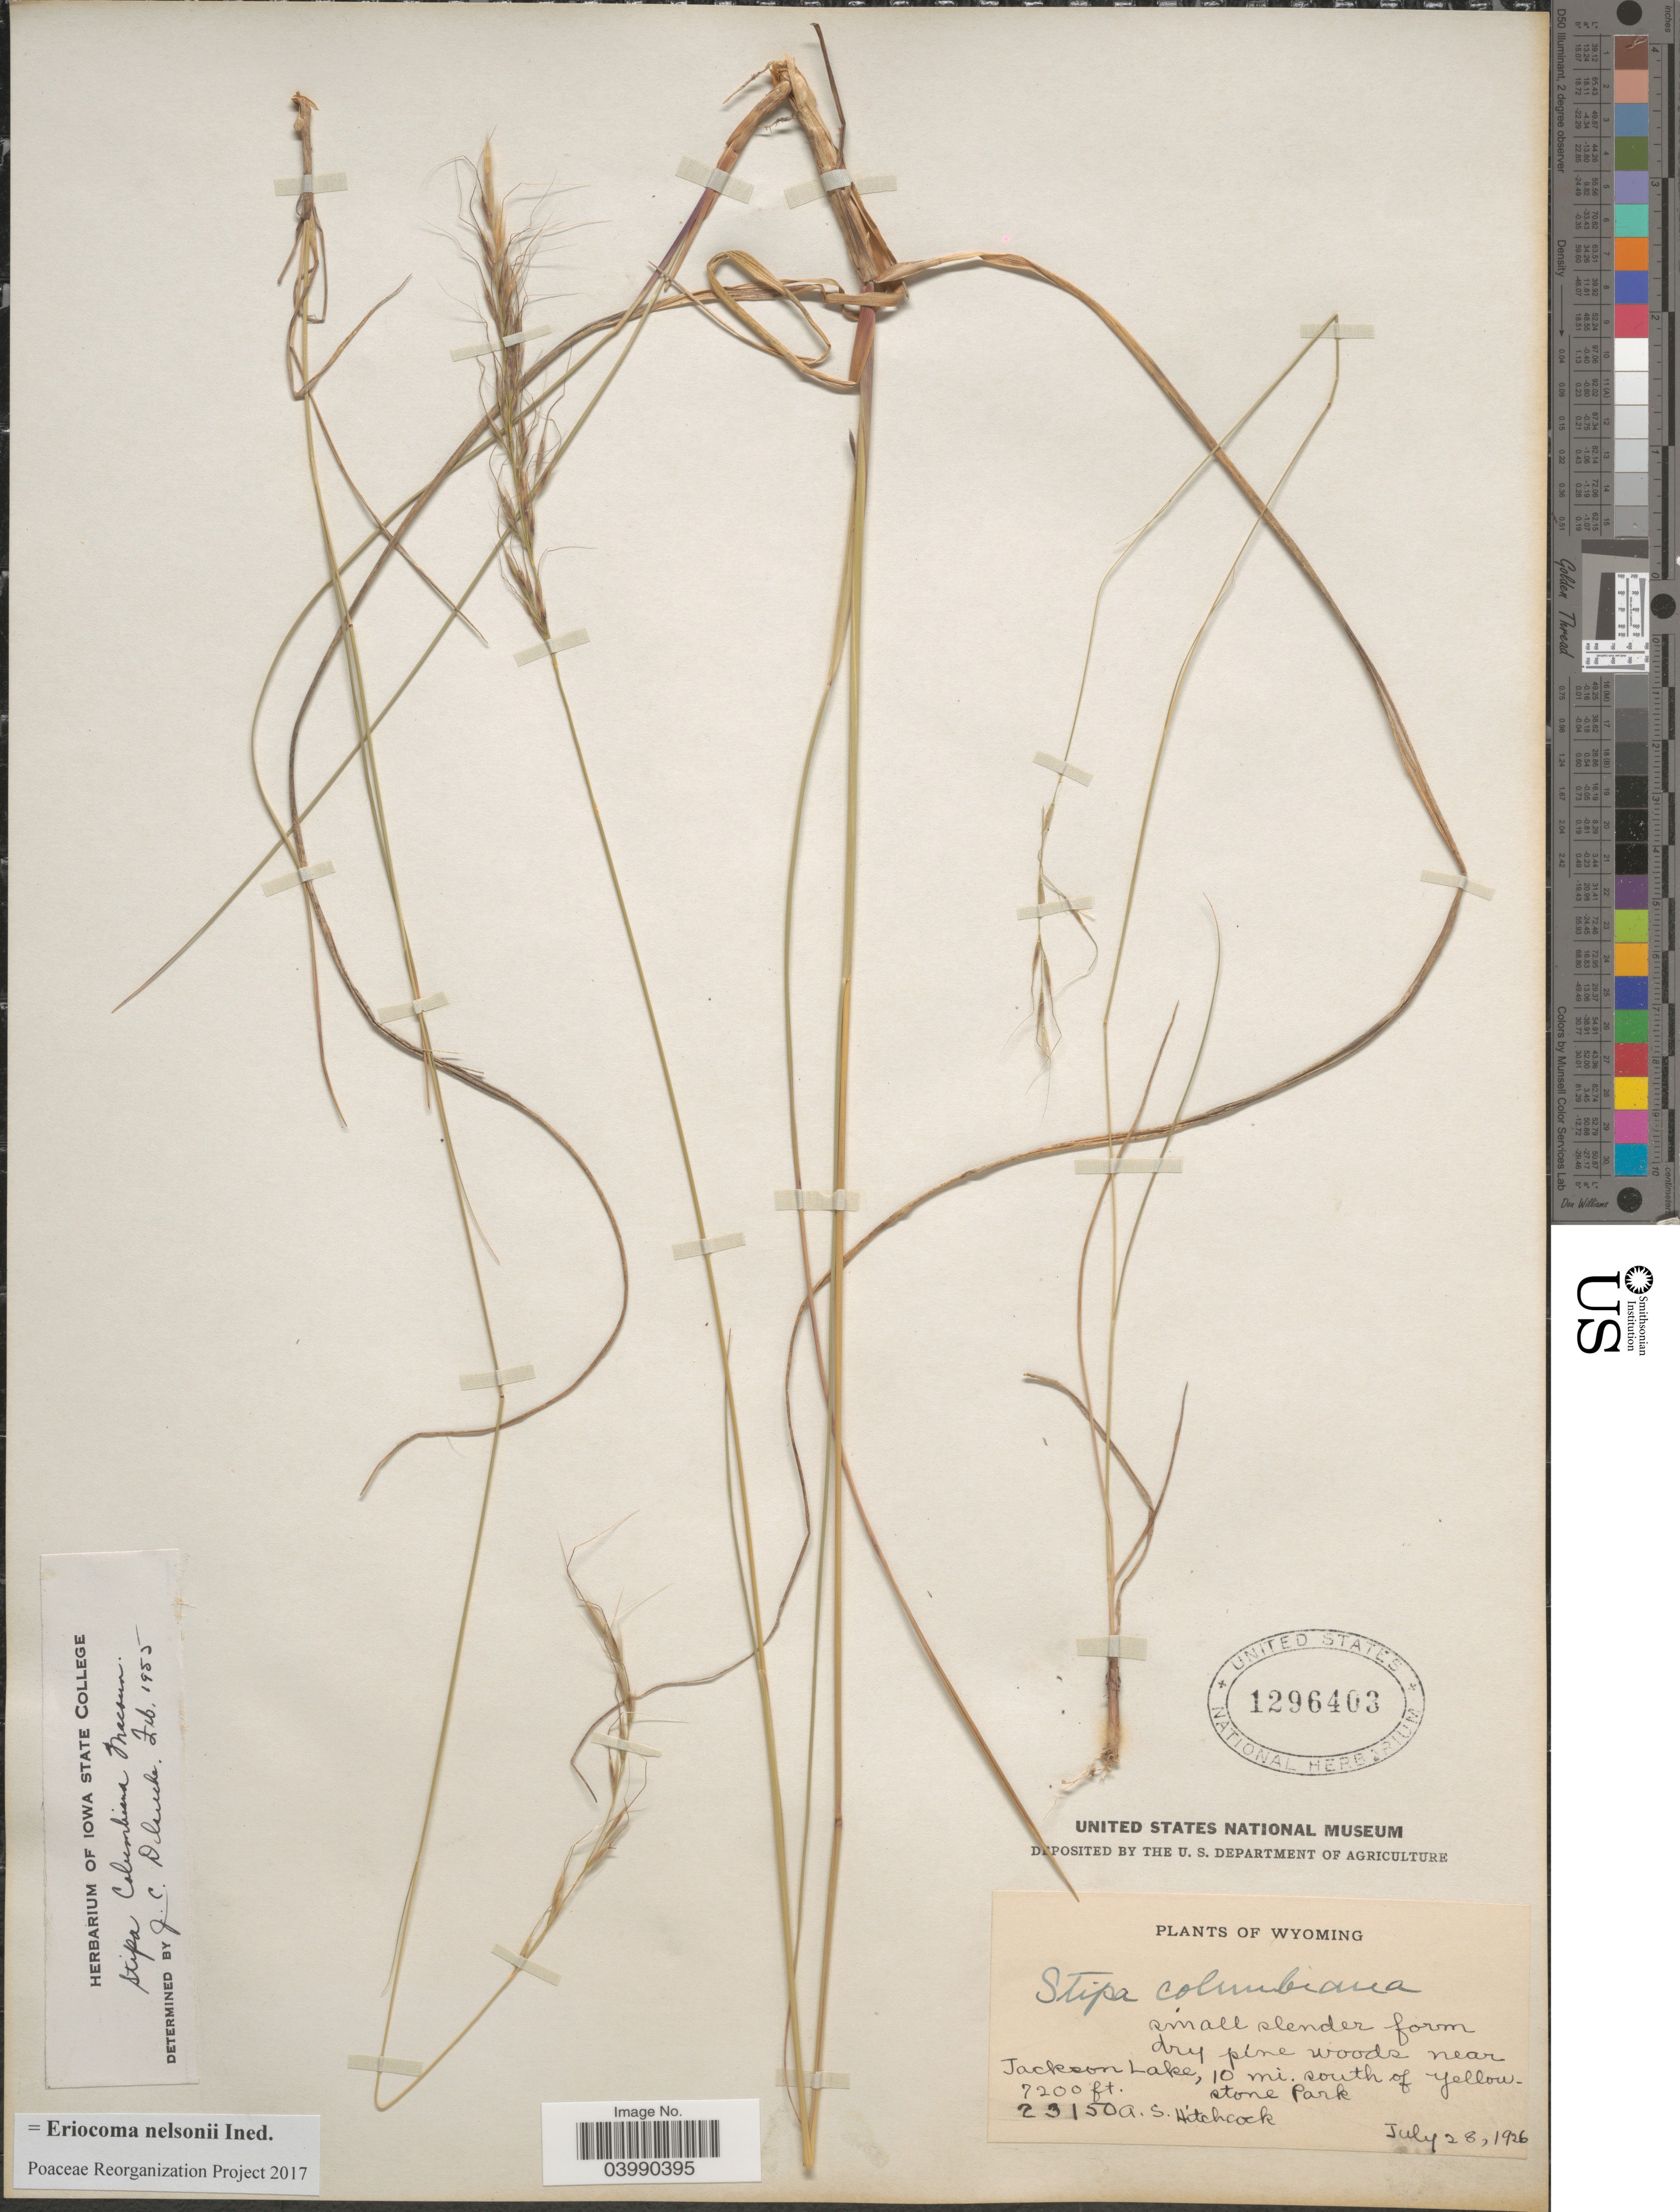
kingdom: Plantae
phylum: Tracheophyta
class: Liliopsida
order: Poales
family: Poaceae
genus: Eriocoma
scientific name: Eriocoma nelsonii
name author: (Scribn.) Romasch.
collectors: A. S. Hitchcock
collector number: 23150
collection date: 1926-07-28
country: United States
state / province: Wyoming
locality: Dry pine woods near Jackson Lake, 10 mi. south of Yellowstone Park.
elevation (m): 2195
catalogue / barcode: US 1296403